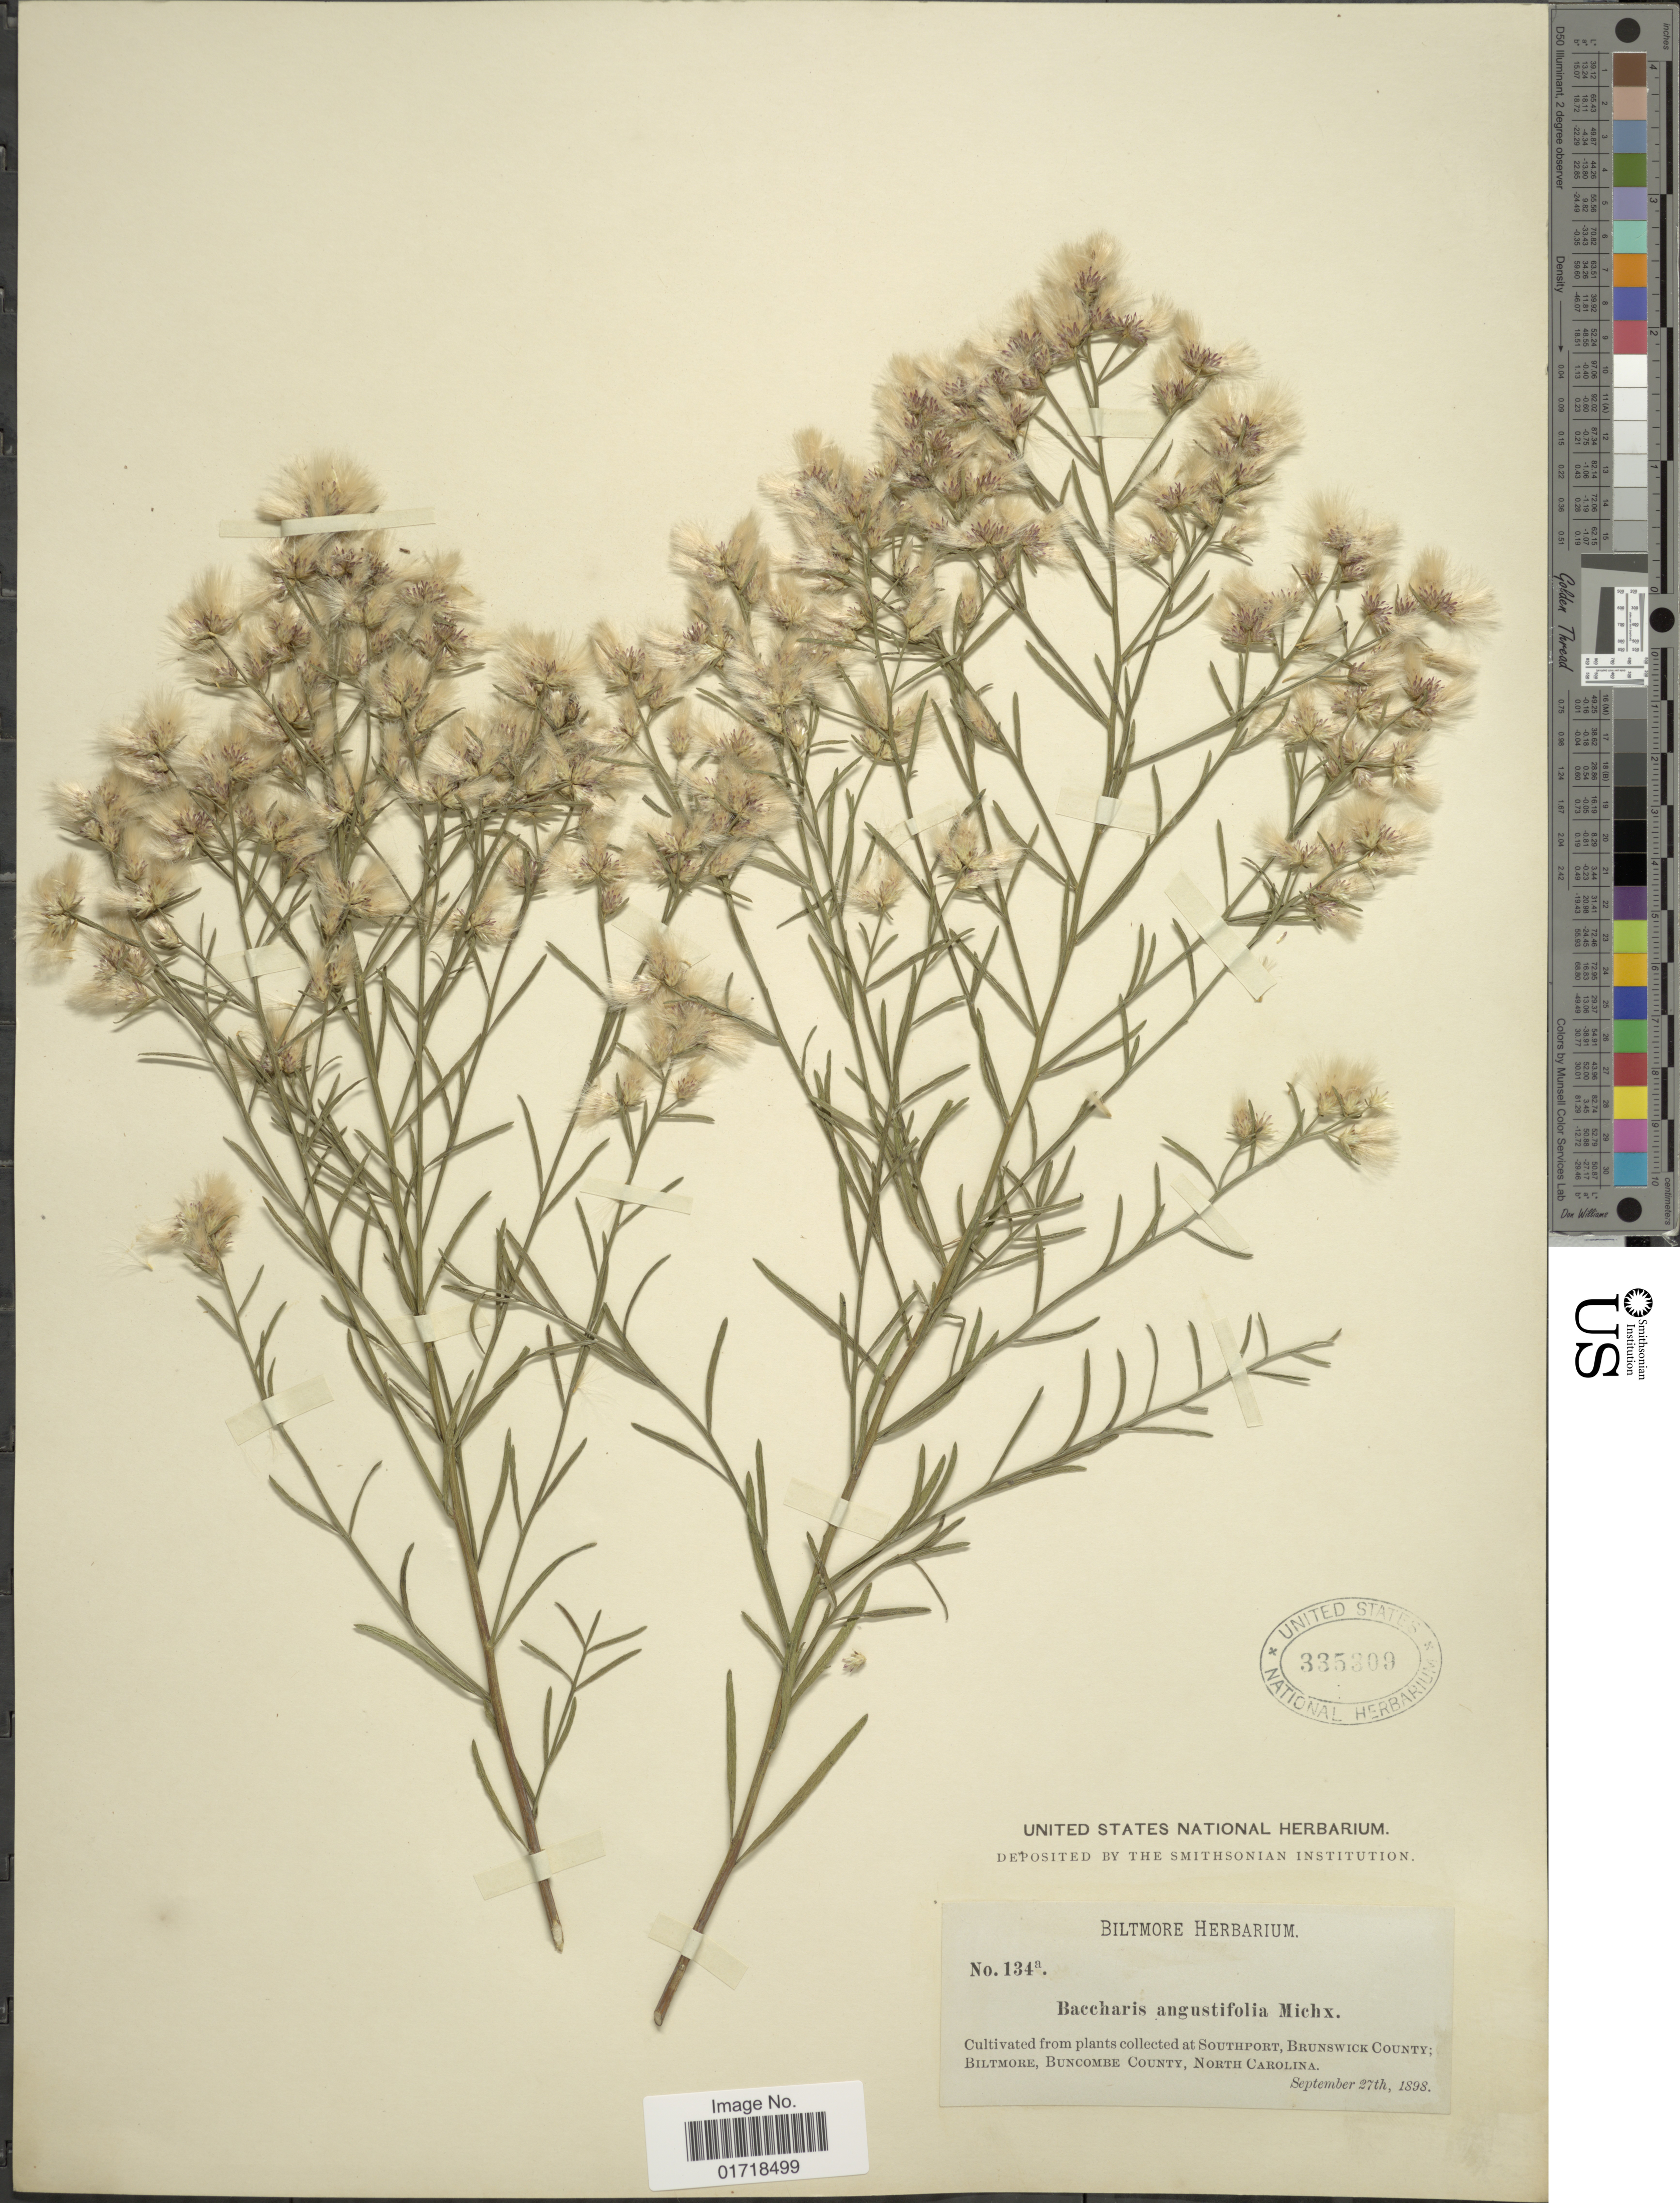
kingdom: Plantae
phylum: Tracheophyta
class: Magnoliopsida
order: Asterales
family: Asteraceae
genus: Baccharis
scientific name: Baccharis angustifolia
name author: Michx.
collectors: ex herb. Biltmore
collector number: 134 a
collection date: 1898-09-27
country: United States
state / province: North Carolina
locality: Cultivated from plants collected at Southport, Brunswick County, Biltmore, Buncombe County.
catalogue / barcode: US 335309